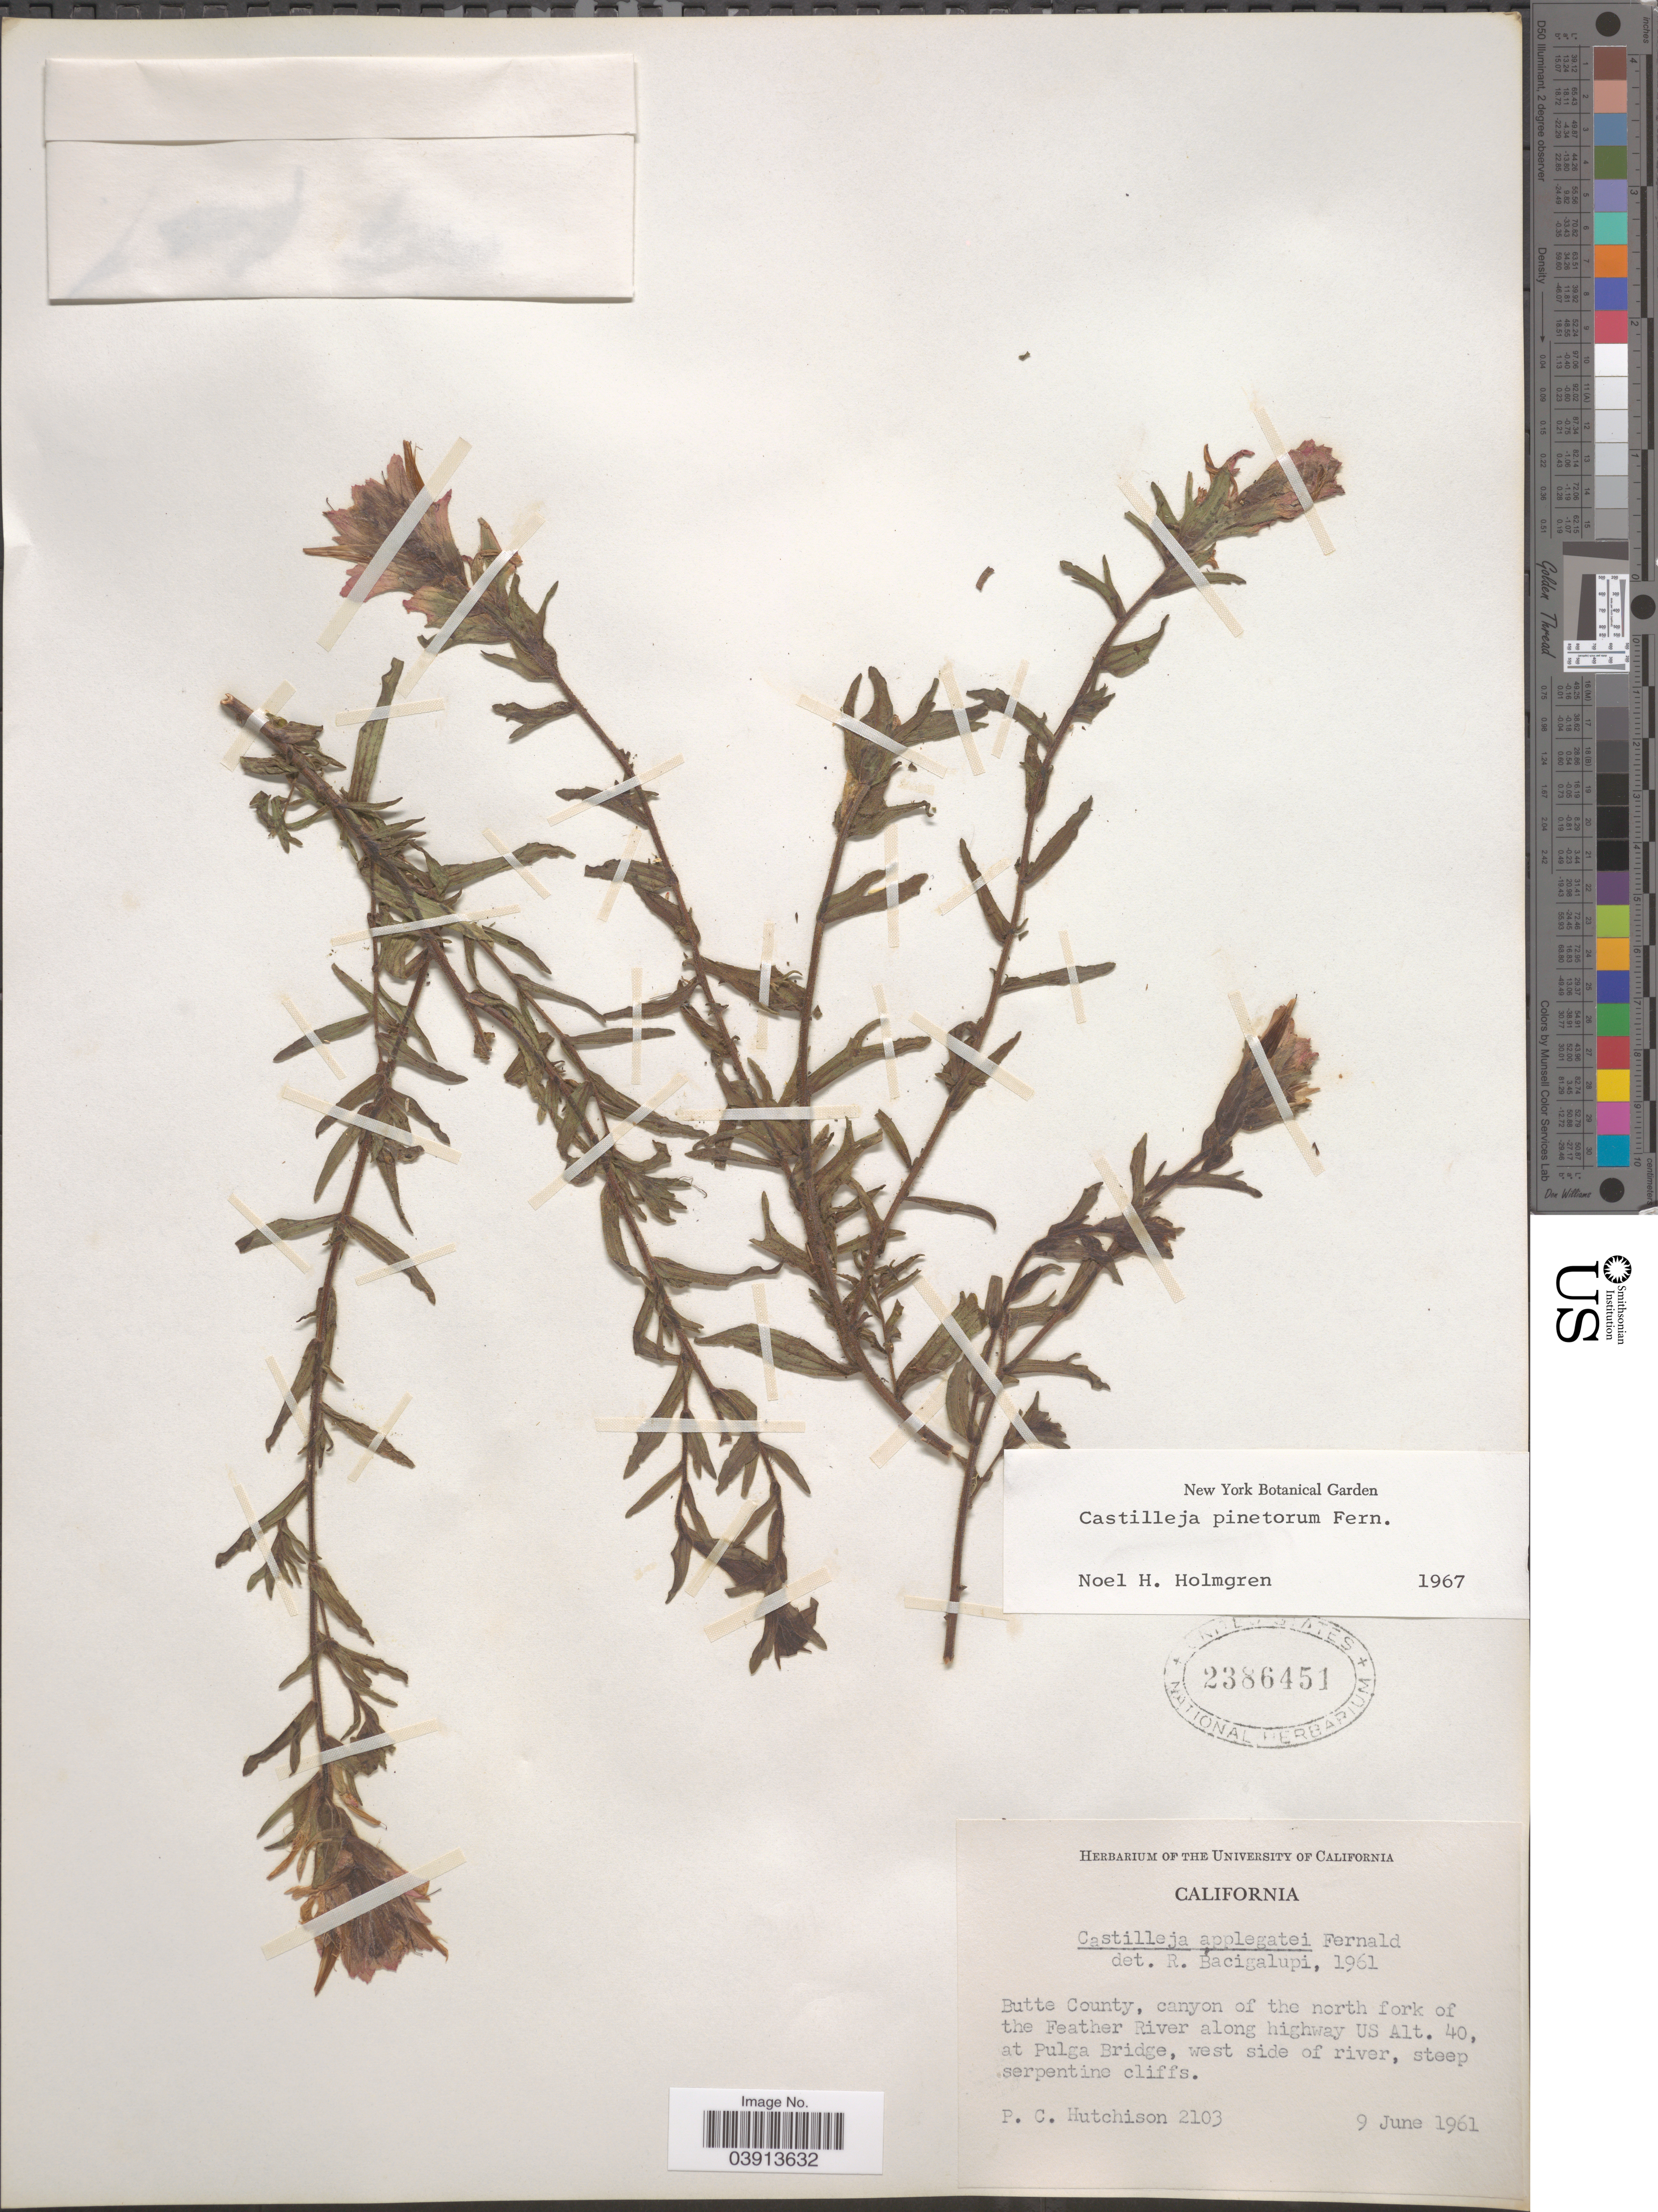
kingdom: Plantae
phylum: Tracheophyta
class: Magnoliopsida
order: Lamiales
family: Orobanchaceae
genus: Castilleja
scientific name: Castilleja pinetorum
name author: Fernald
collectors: P. C. Hutchison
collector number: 2103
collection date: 1961-06-09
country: United States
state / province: California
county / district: Butte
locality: Butte County, canyon of the north fork of the feather River along highway US at Pulga Bridge, west side of river.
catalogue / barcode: US 2386451